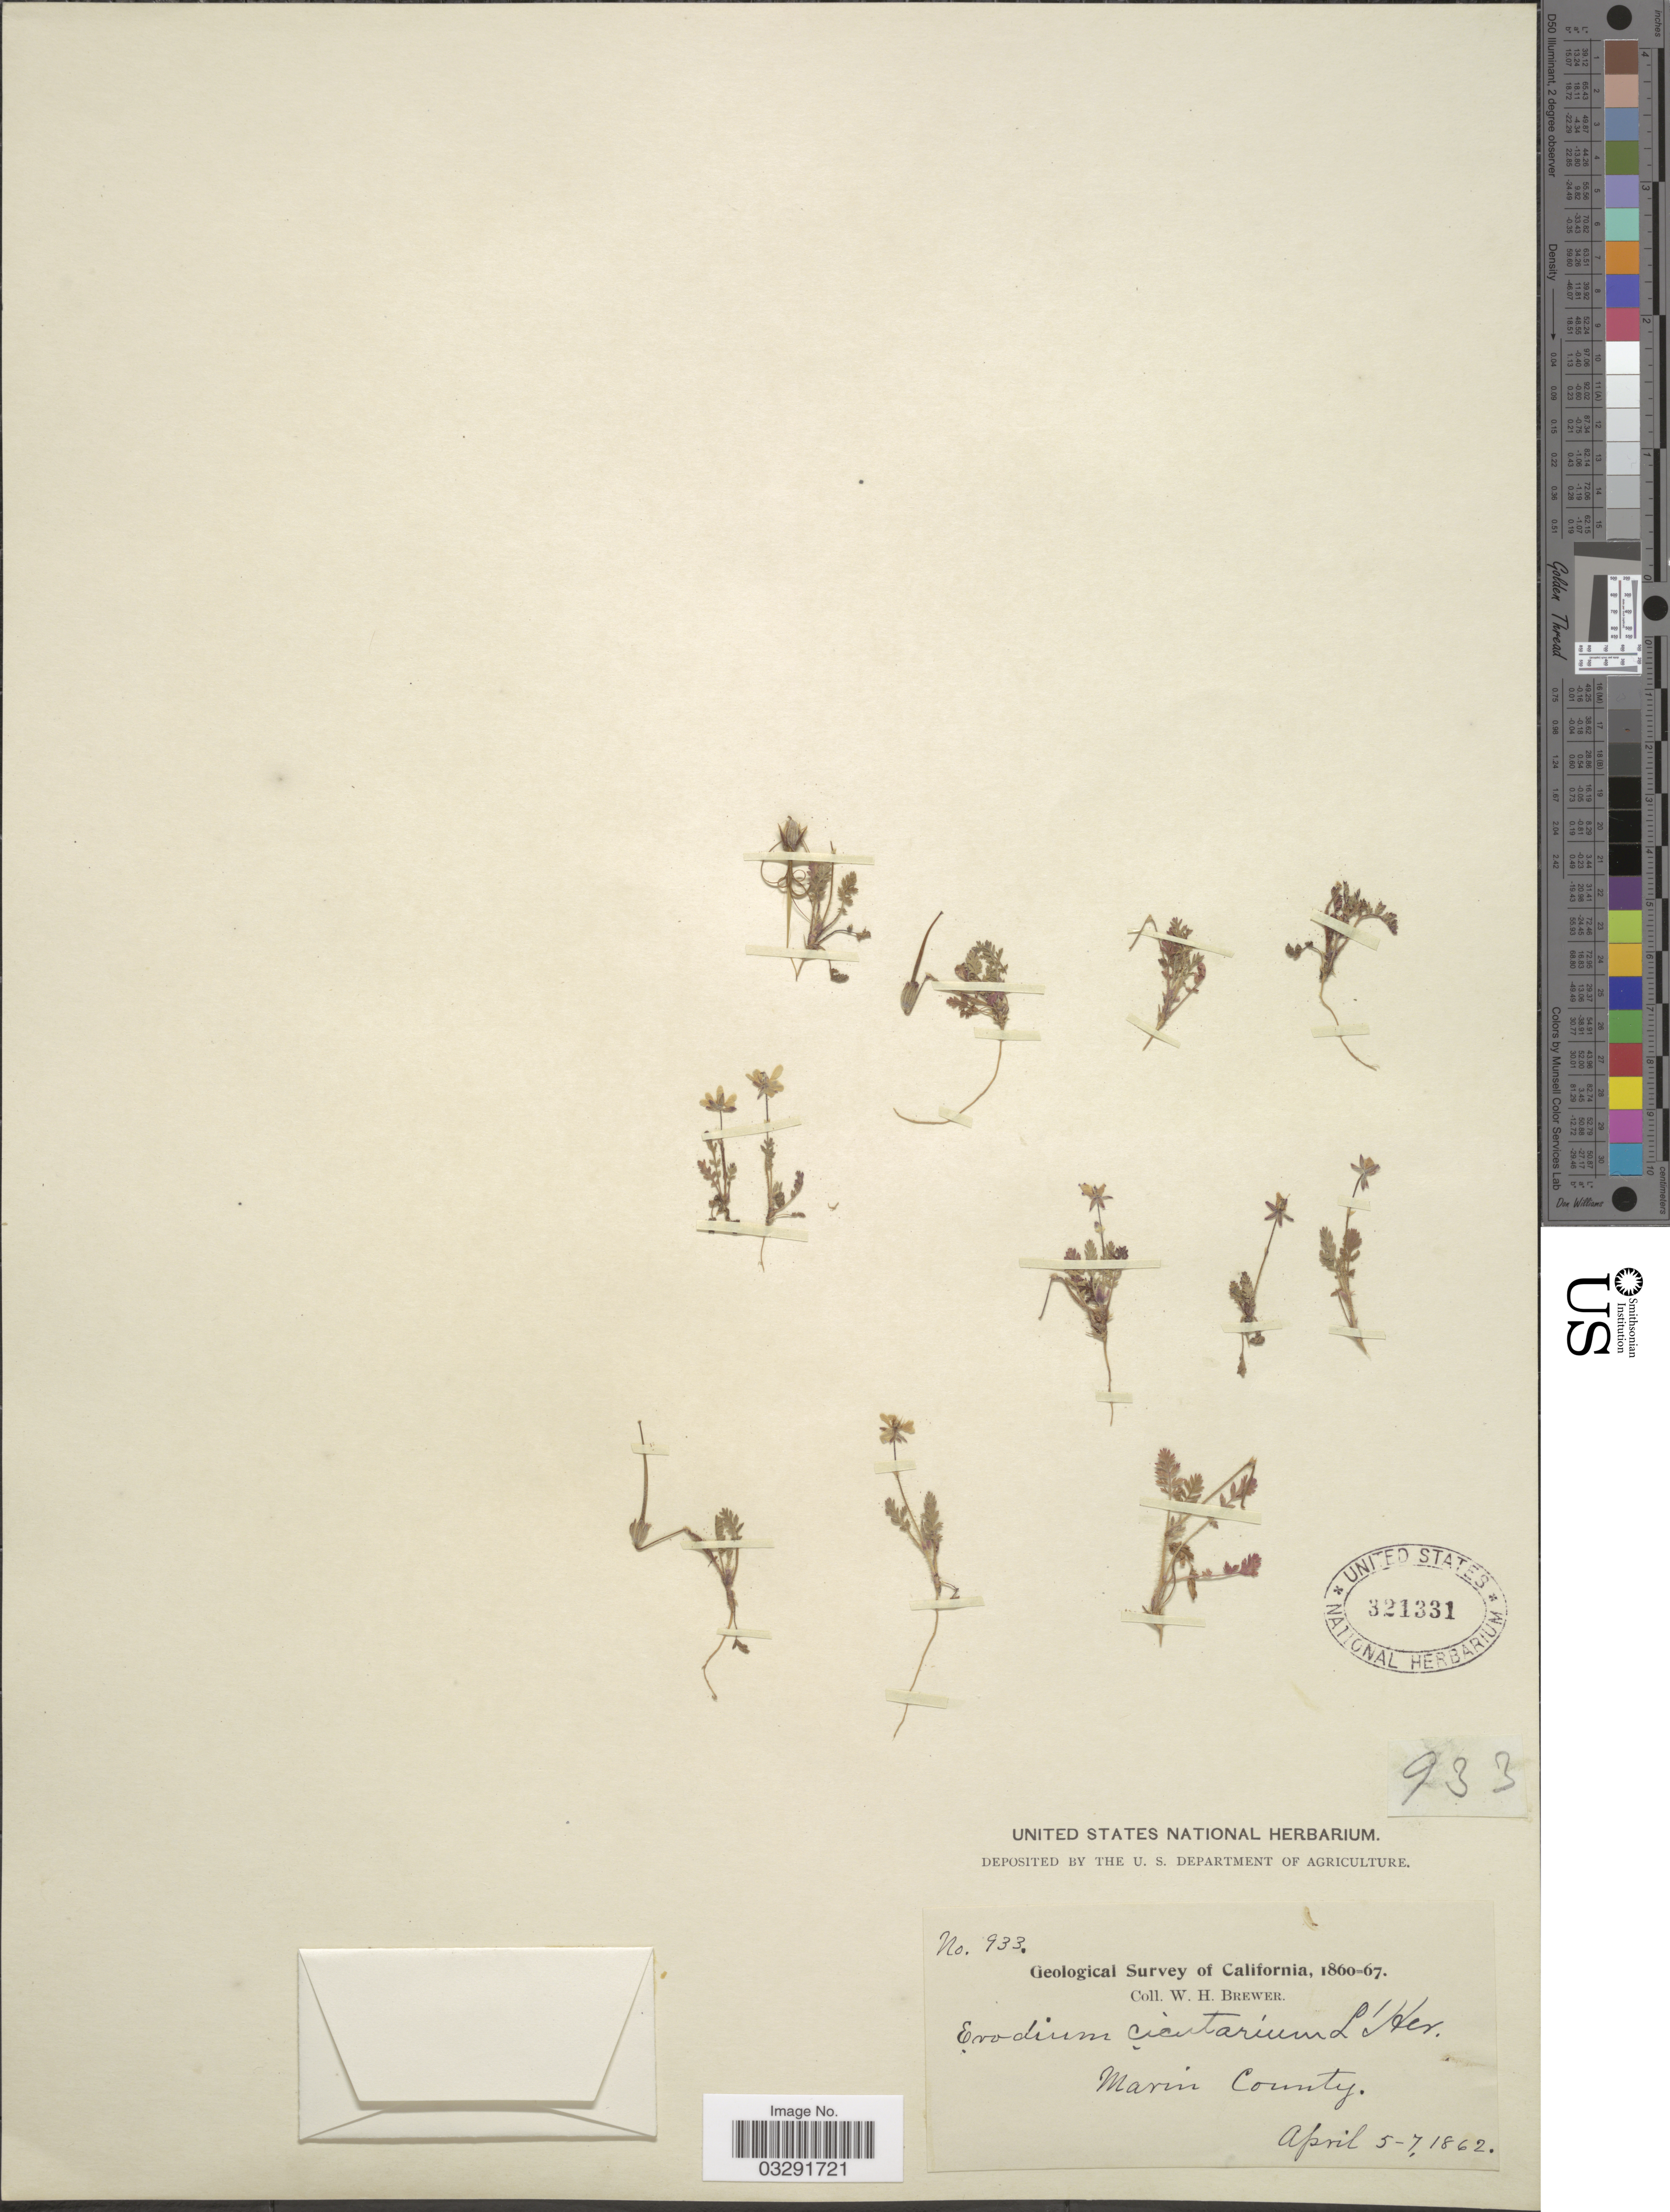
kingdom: Plantae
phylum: Tracheophyta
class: Magnoliopsida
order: Geraniales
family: Geraniaceae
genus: Erodium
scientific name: Erodium cicutarium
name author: (L.) L'Hér.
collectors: W. H. Brewer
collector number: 933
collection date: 1862-04-05/1862-04-07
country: United States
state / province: California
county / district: Marin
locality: Marin County.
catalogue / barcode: US 321331